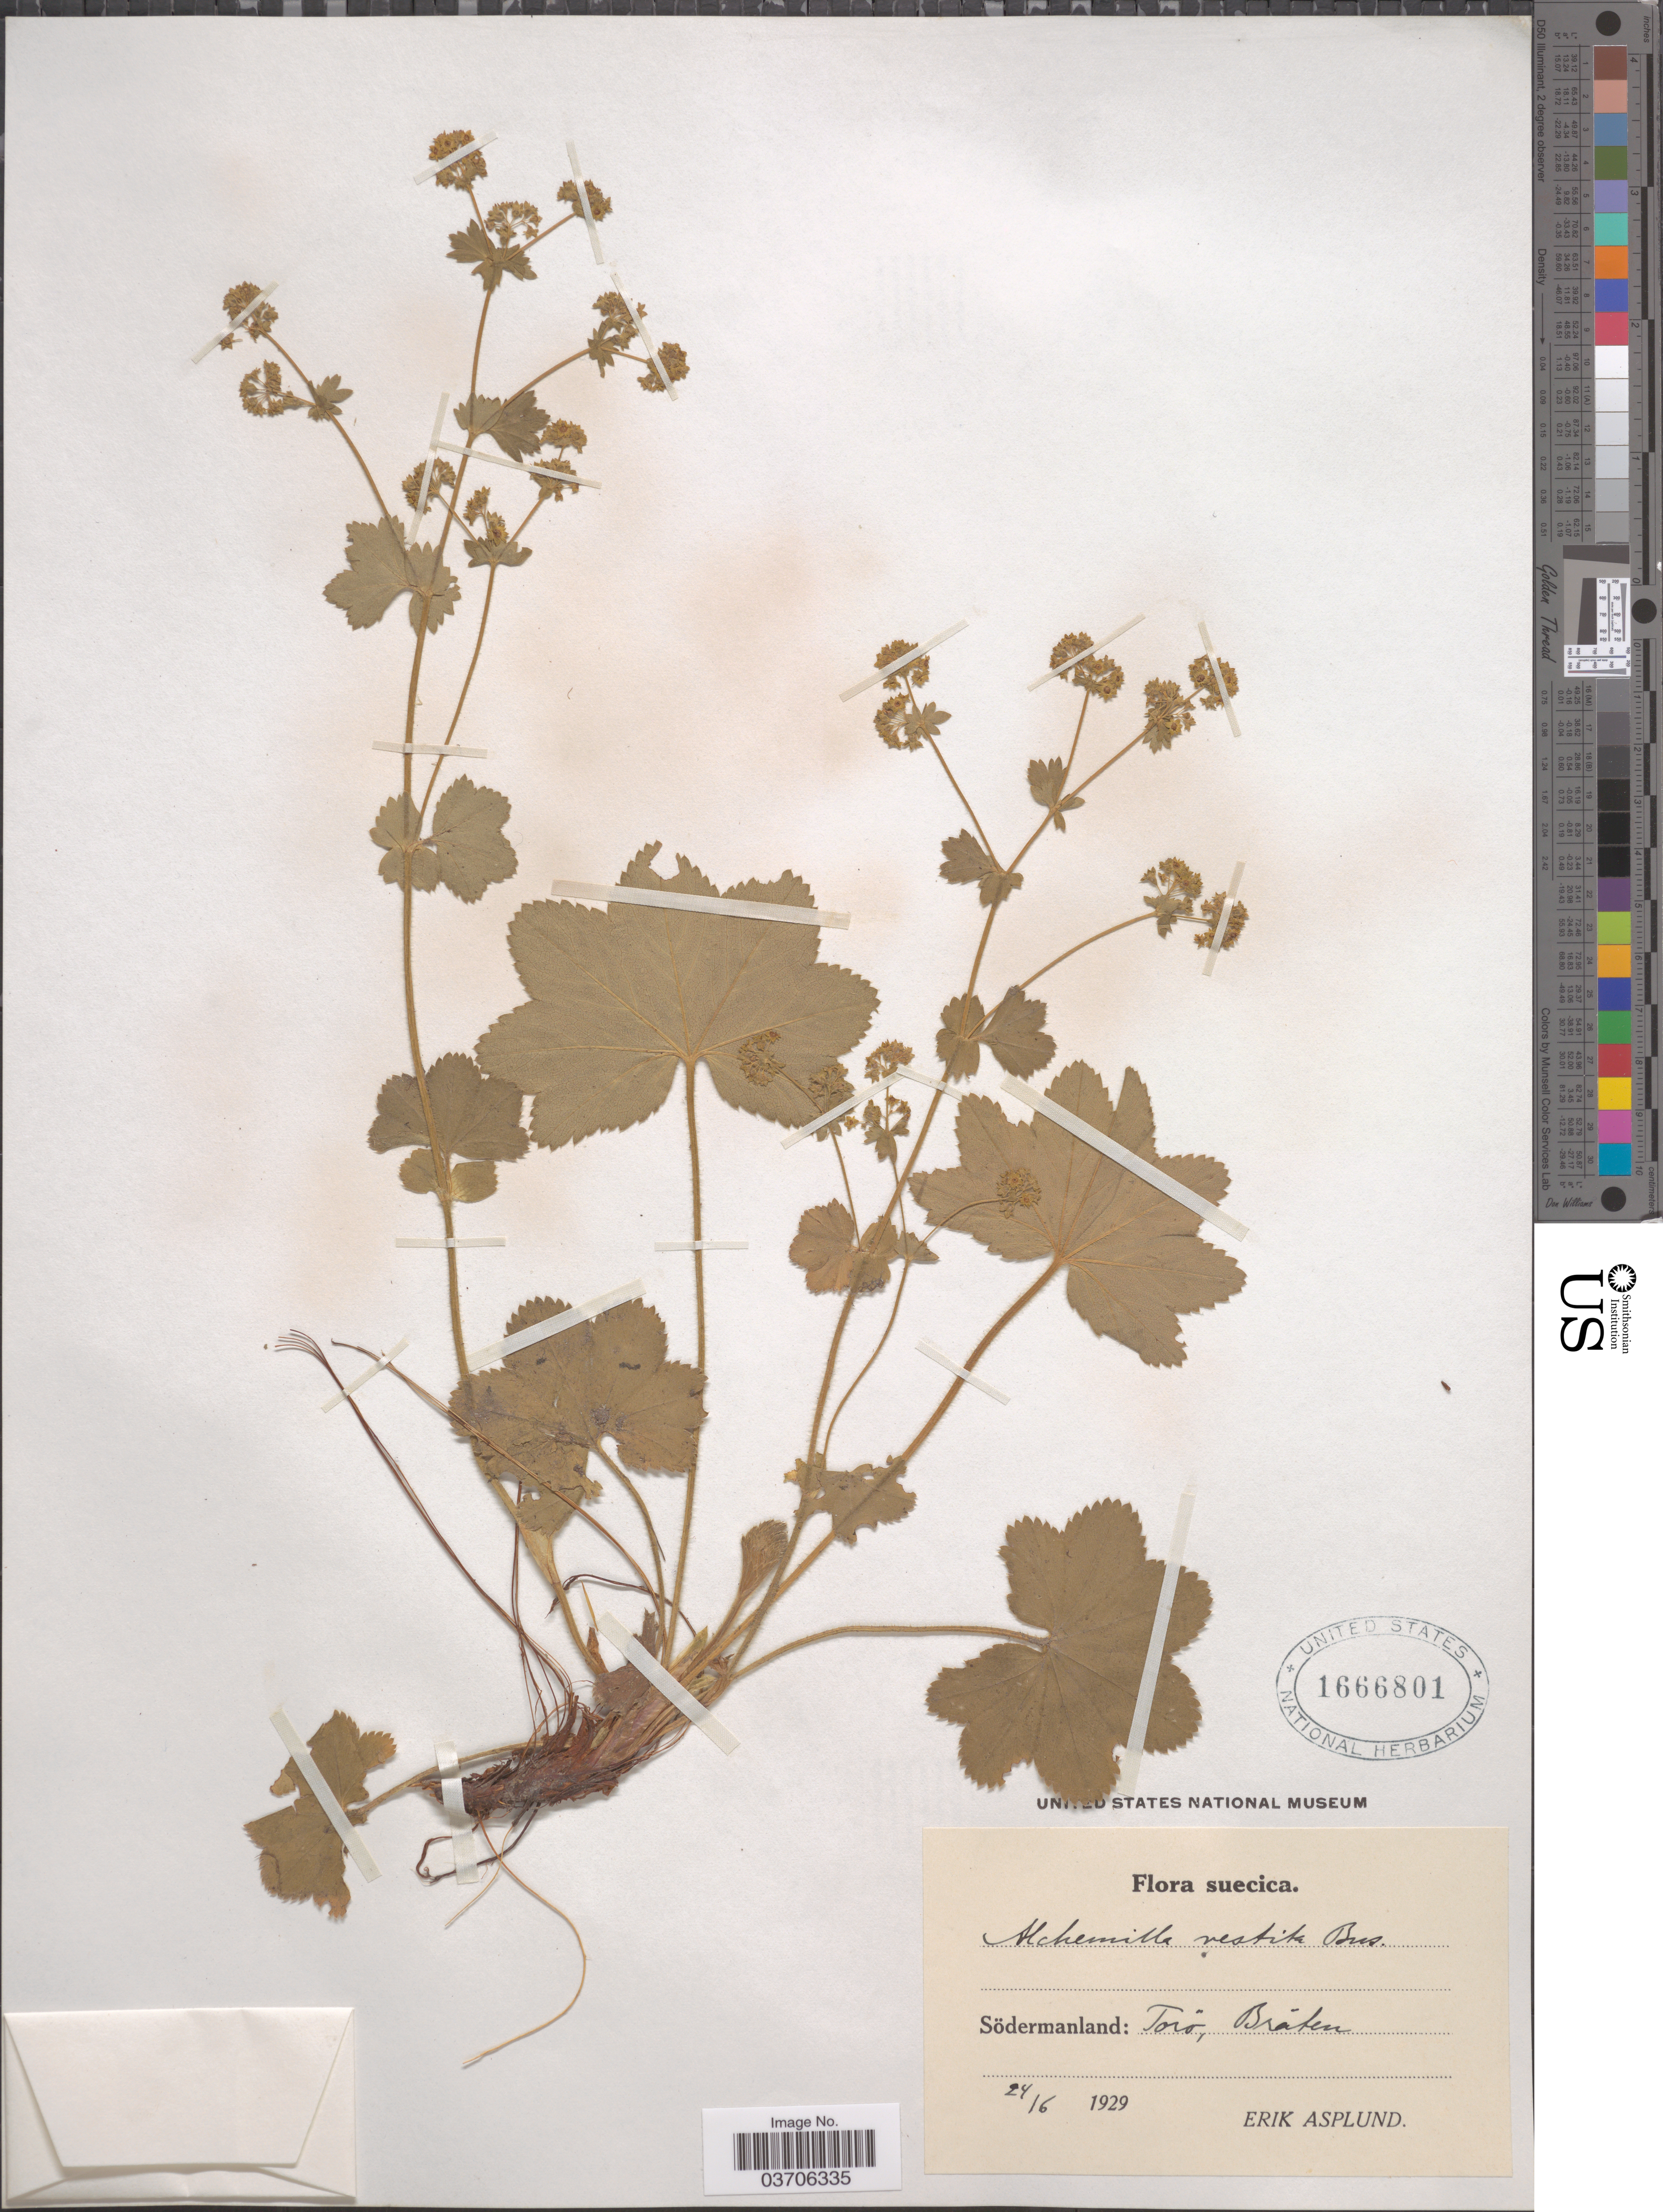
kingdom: Plantae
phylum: Tracheophyta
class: Magnoliopsida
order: Rosales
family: Rosaceae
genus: Alchemilla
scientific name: Alchemilla vestita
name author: (Buser) Raunk.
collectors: E. Asplund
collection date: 1929-06-24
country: Sweden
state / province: Sodermanland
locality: Suecica. Torö, Bráten.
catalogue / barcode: US 1666801